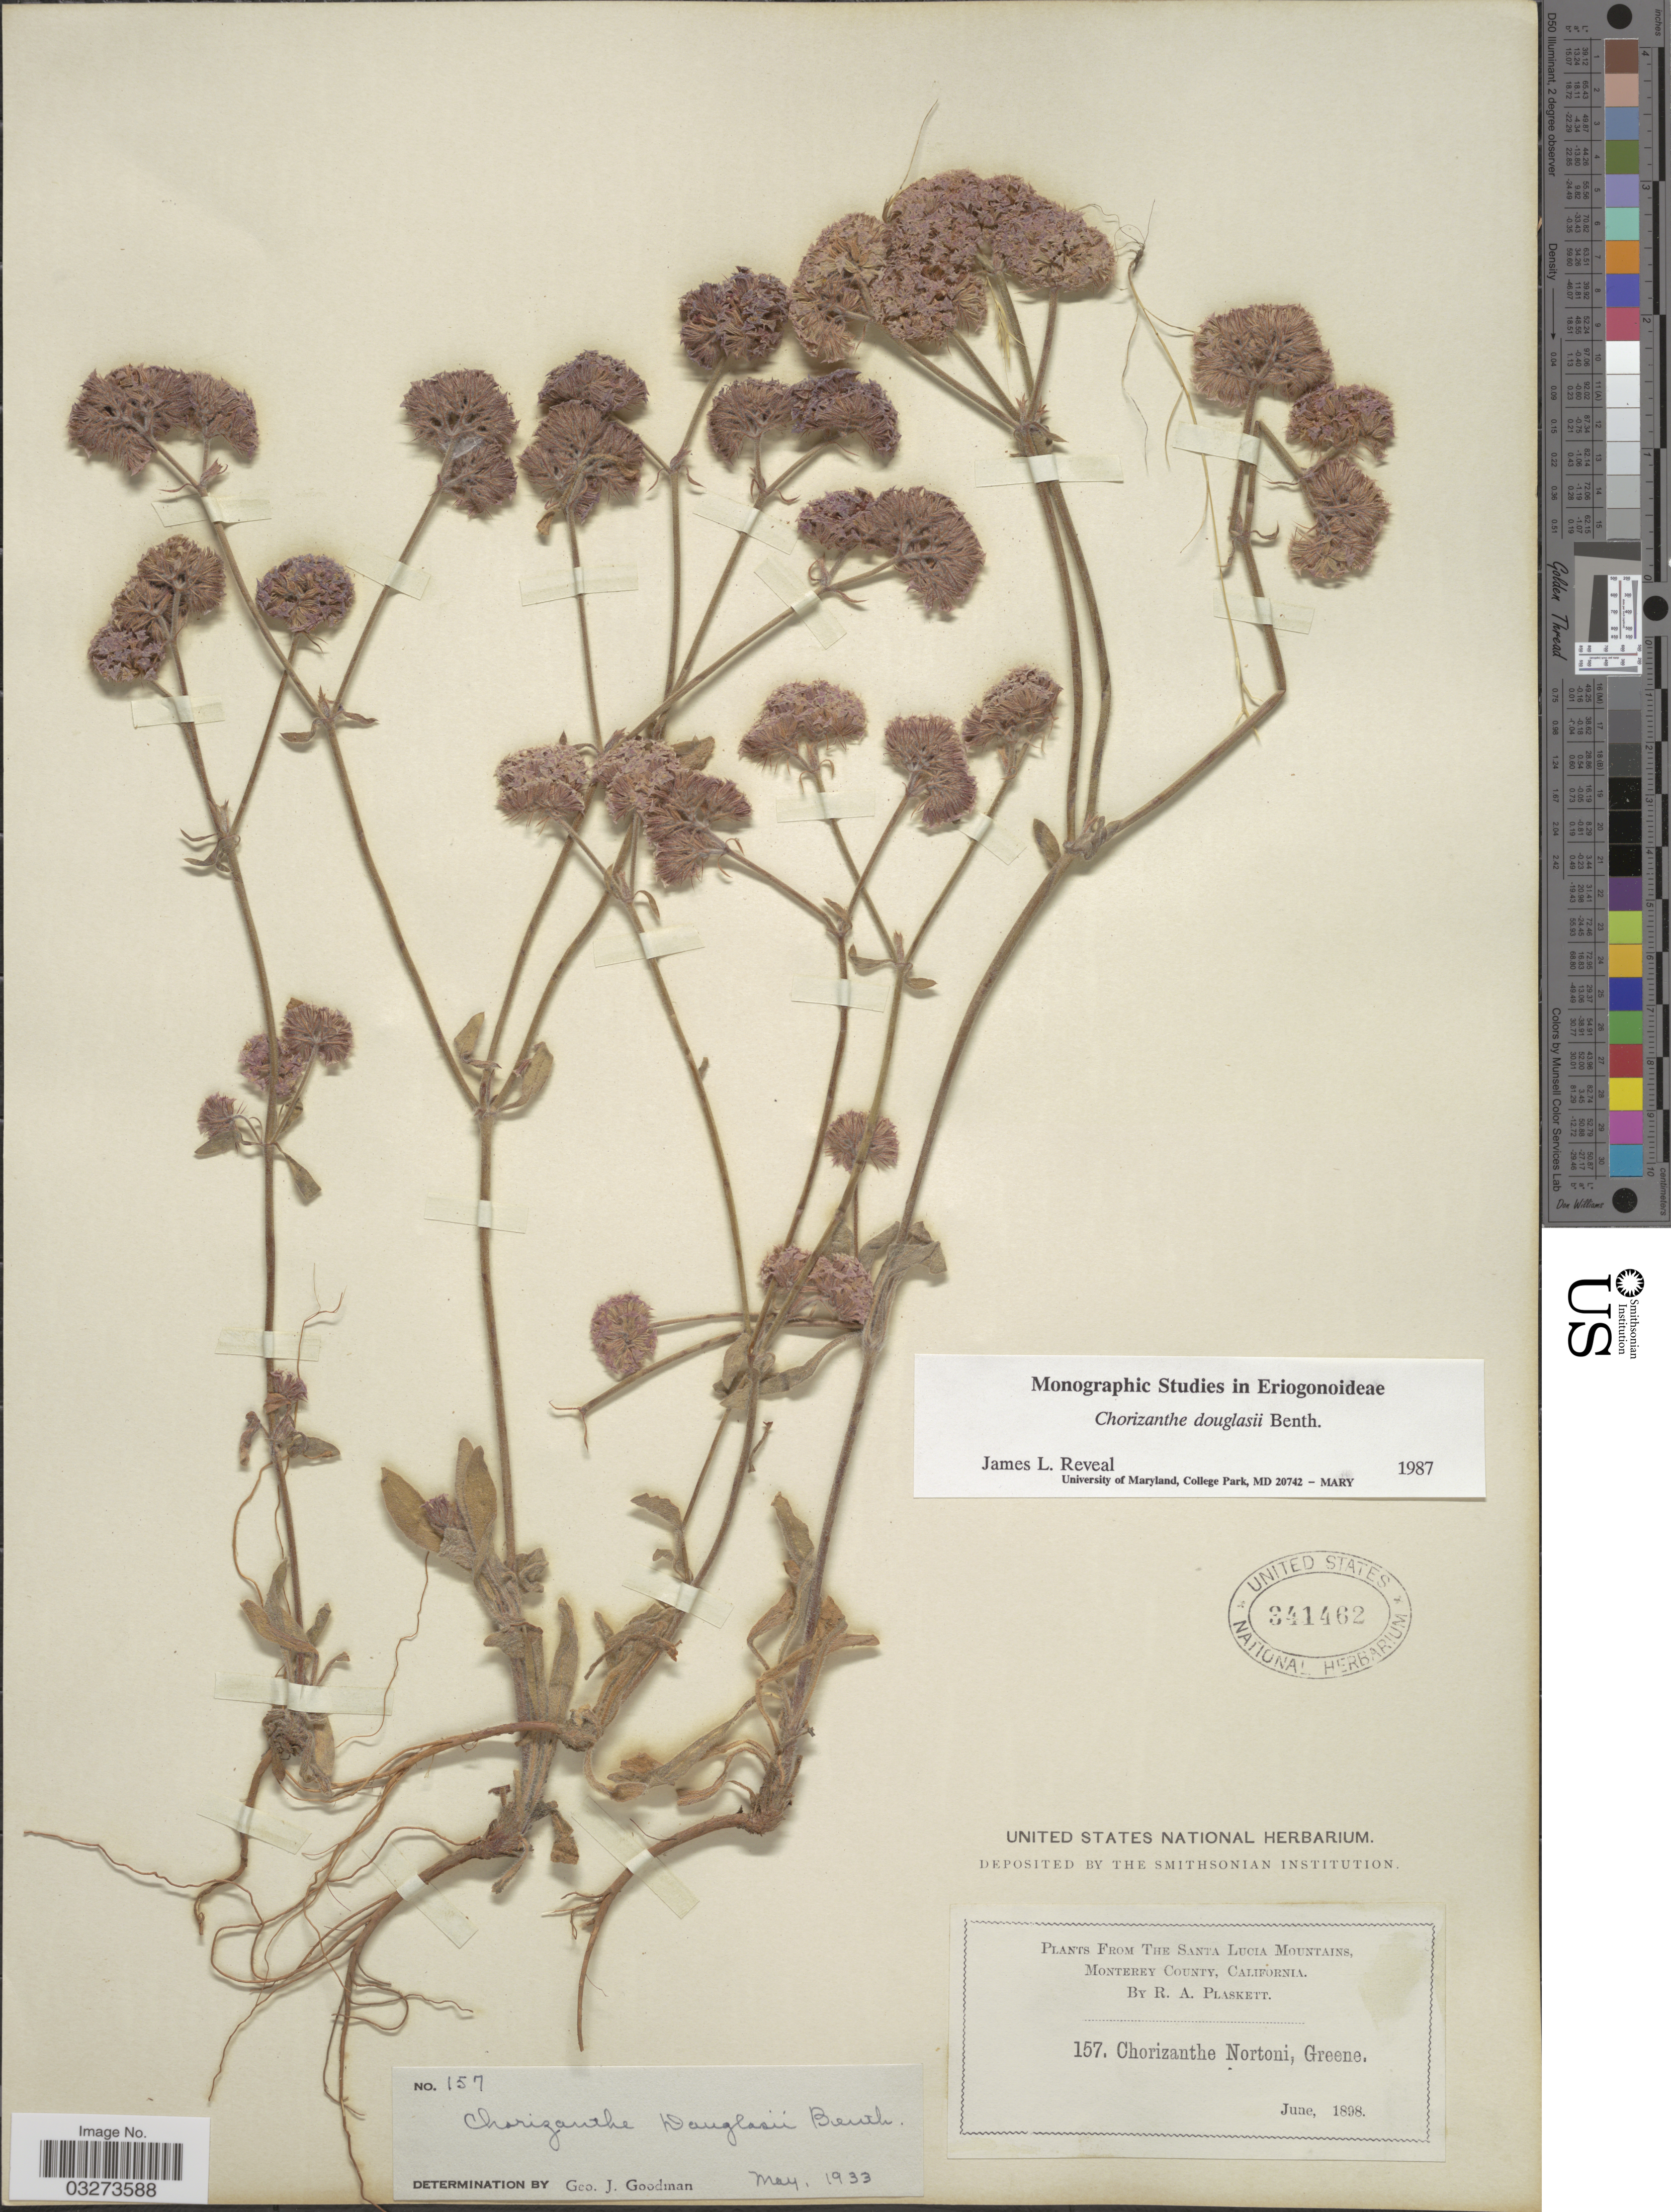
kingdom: Plantae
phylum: Tracheophyta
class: Magnoliopsida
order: Caryophyllales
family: Polygonaceae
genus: Chorizanthe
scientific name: Chorizanthe douglasii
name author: Benth.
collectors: R. Plaskett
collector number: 157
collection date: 1898-06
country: United States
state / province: California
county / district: Monterey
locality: The Santa Lucia Mountain, Monterey County.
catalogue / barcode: US 341462